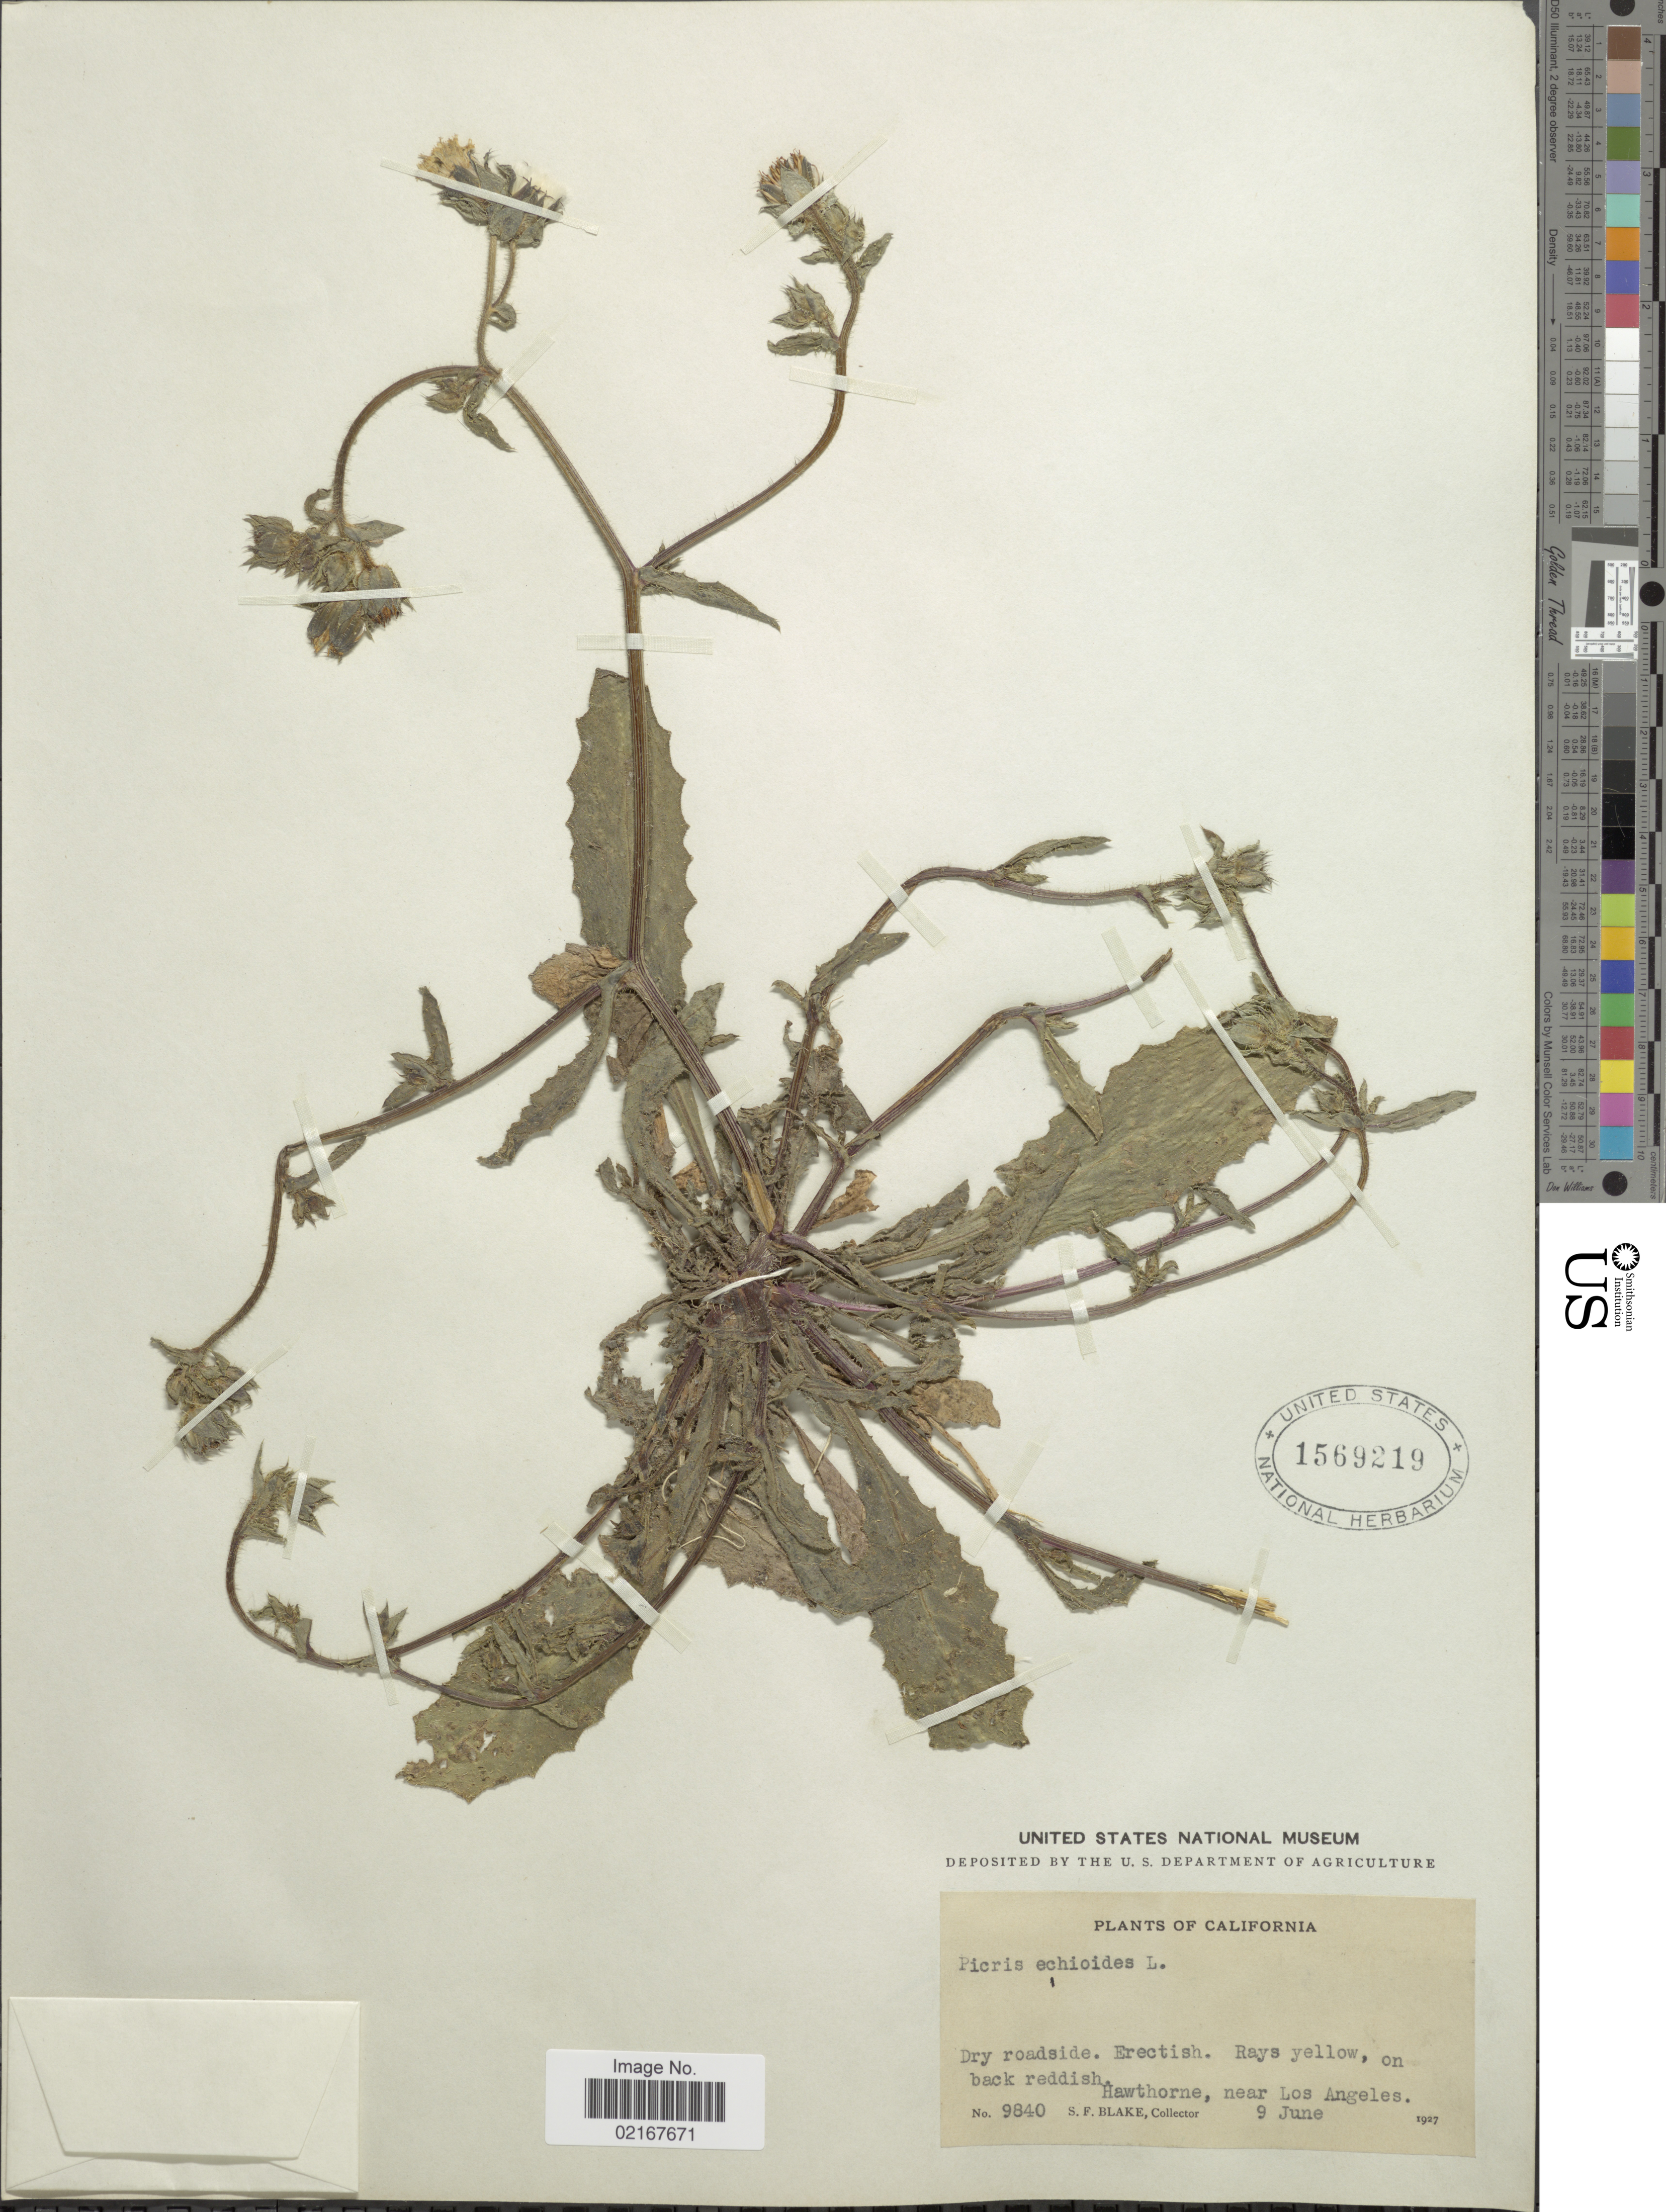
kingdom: Plantae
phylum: Tracheophyta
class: Magnoliopsida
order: Asterales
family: Asteraceae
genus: Helminthotheca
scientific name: Helminthotheca echioides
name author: (L.) Holub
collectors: S. Blake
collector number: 9840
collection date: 1927-06-09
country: United States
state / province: California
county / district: Los Angeles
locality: Hawthorne, near Los Angeles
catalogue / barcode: US 1569219